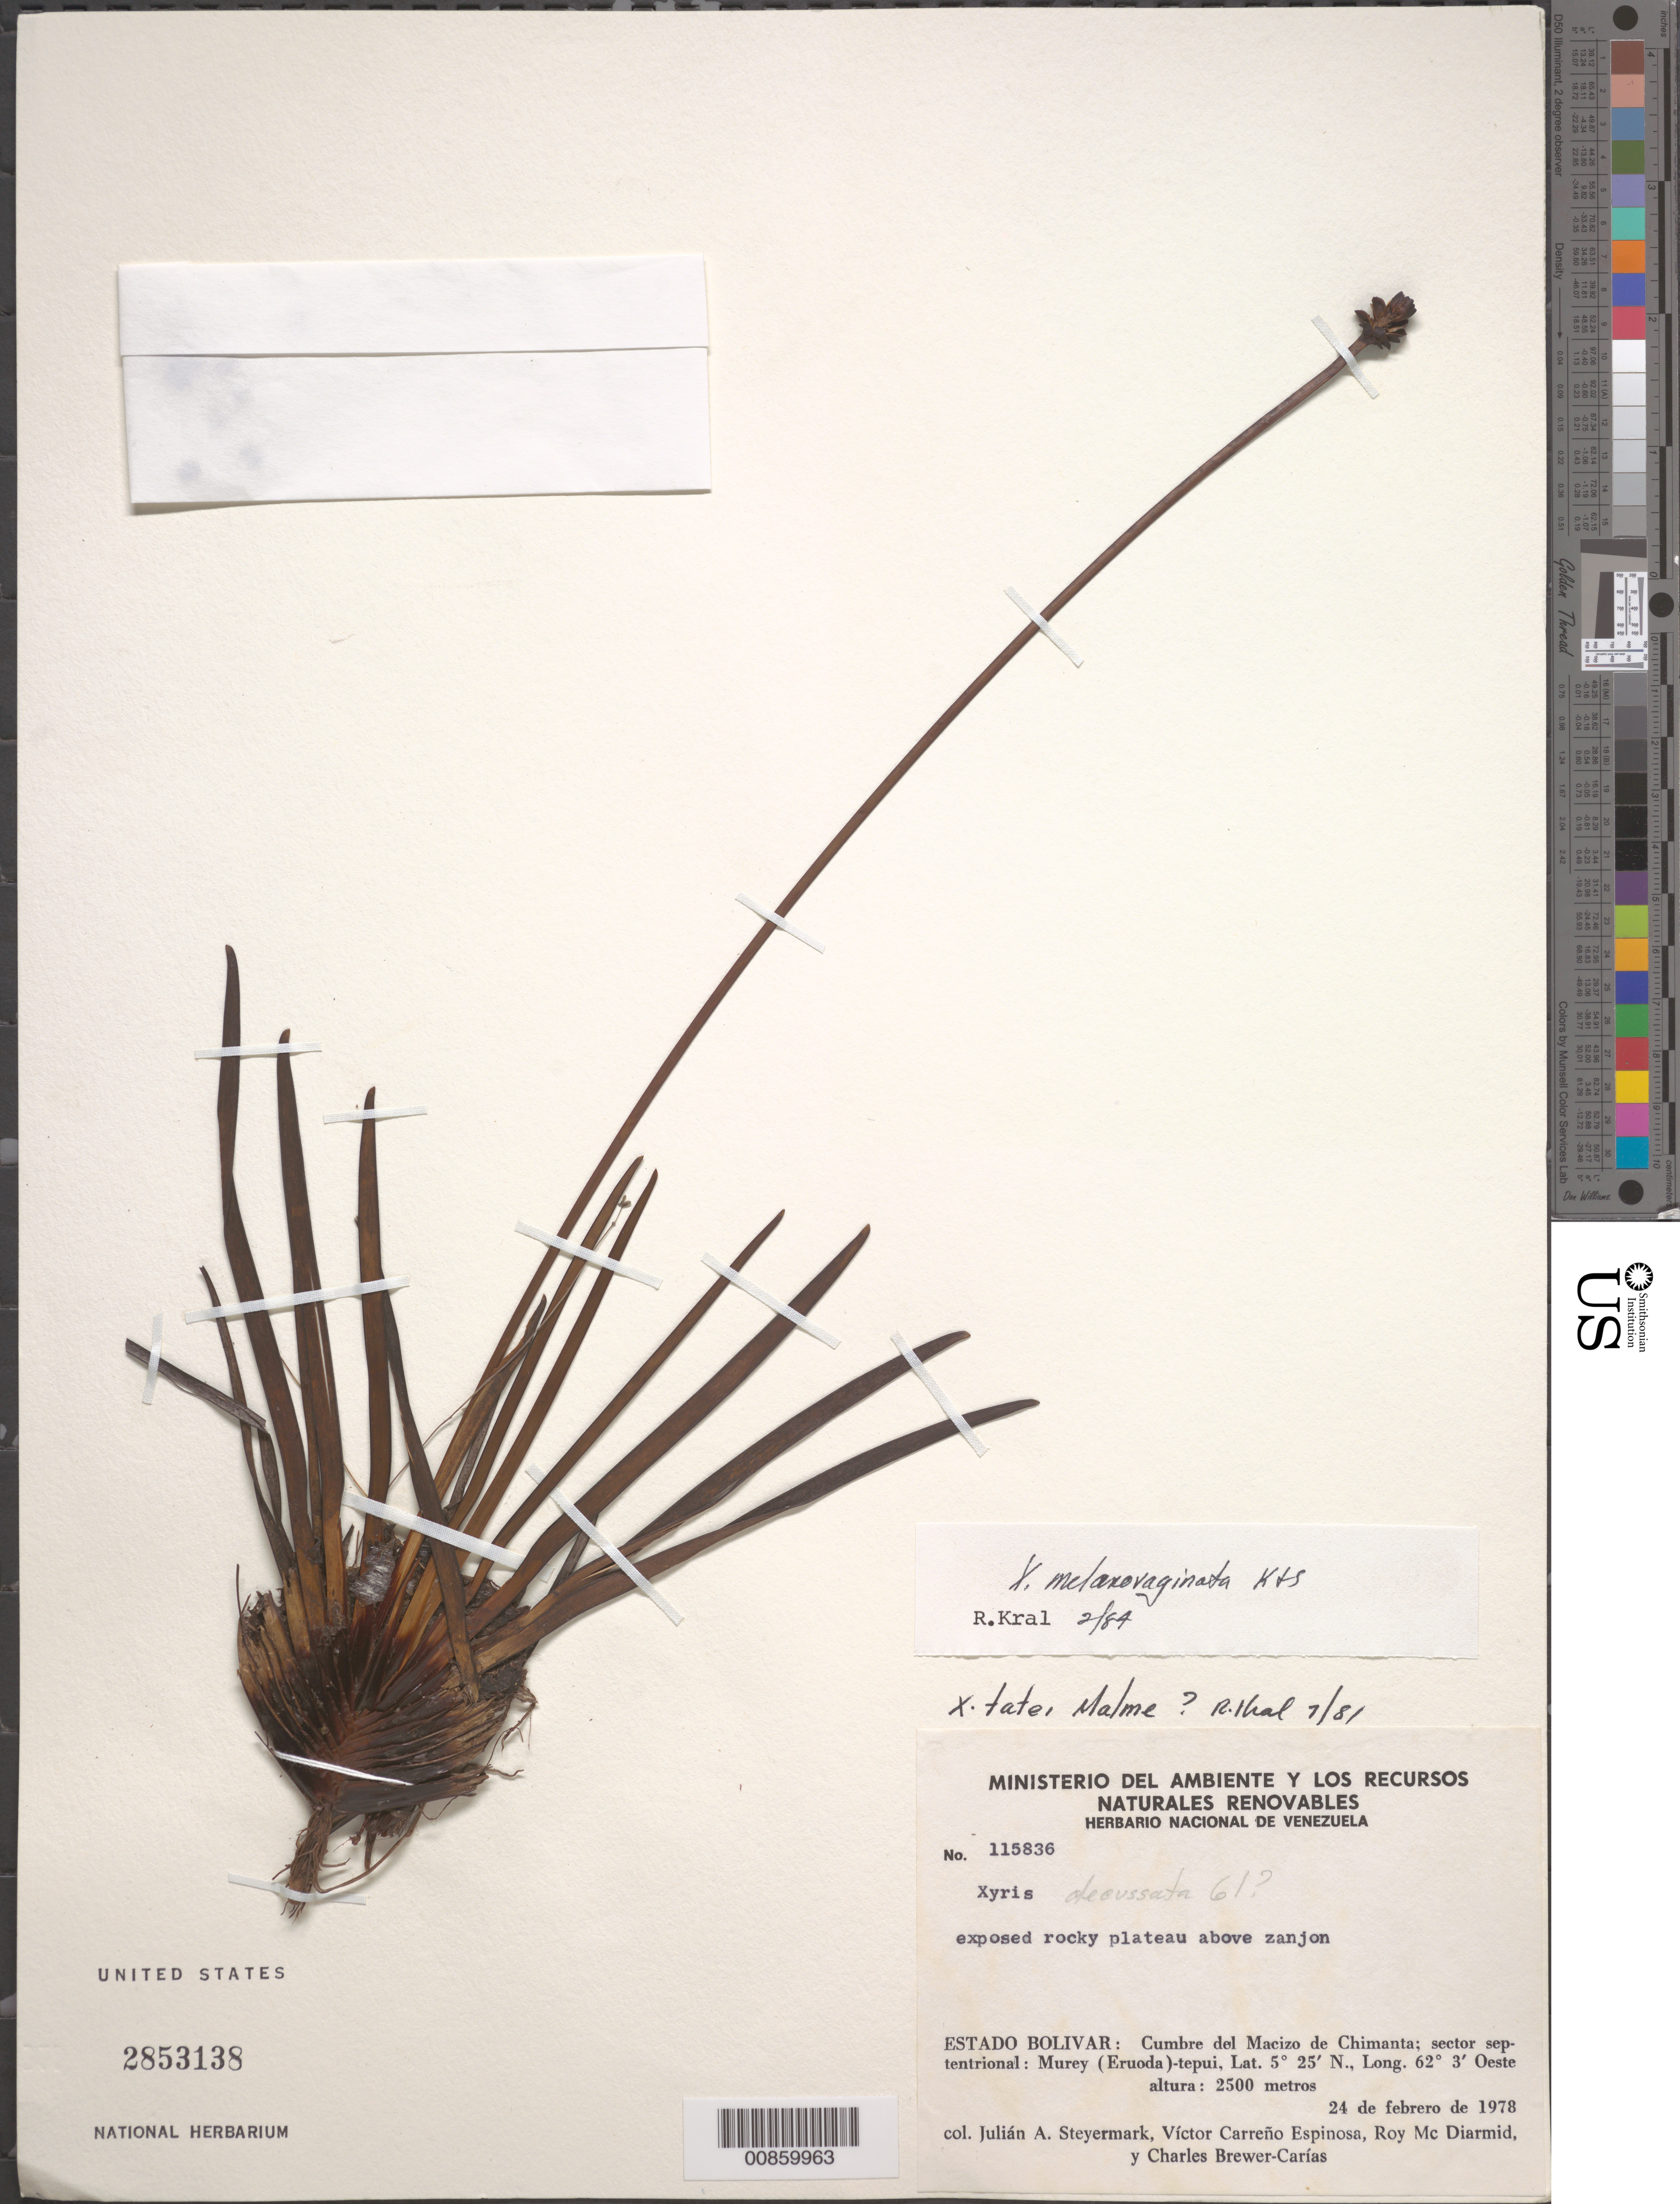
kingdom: Plantae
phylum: Tracheophyta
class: Liliopsida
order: Poales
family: Xyridaceae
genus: Xyris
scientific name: Xyris melanovaginata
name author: Kral & L.B. Sm.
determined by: Kral, Robert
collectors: J. Steyermark, V. Carreño E., R. Mc Diarmid & C. Brewer-Carias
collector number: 115836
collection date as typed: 24-Feb-78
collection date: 1978-02-24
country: Venezuela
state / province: Bolívar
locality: Macizo de Chimantá, cumbre; sector septentrional; Murey (Eruoda)-tepuí.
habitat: Exposed rocky plateau above zanjon.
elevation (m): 2500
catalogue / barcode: US 2853138